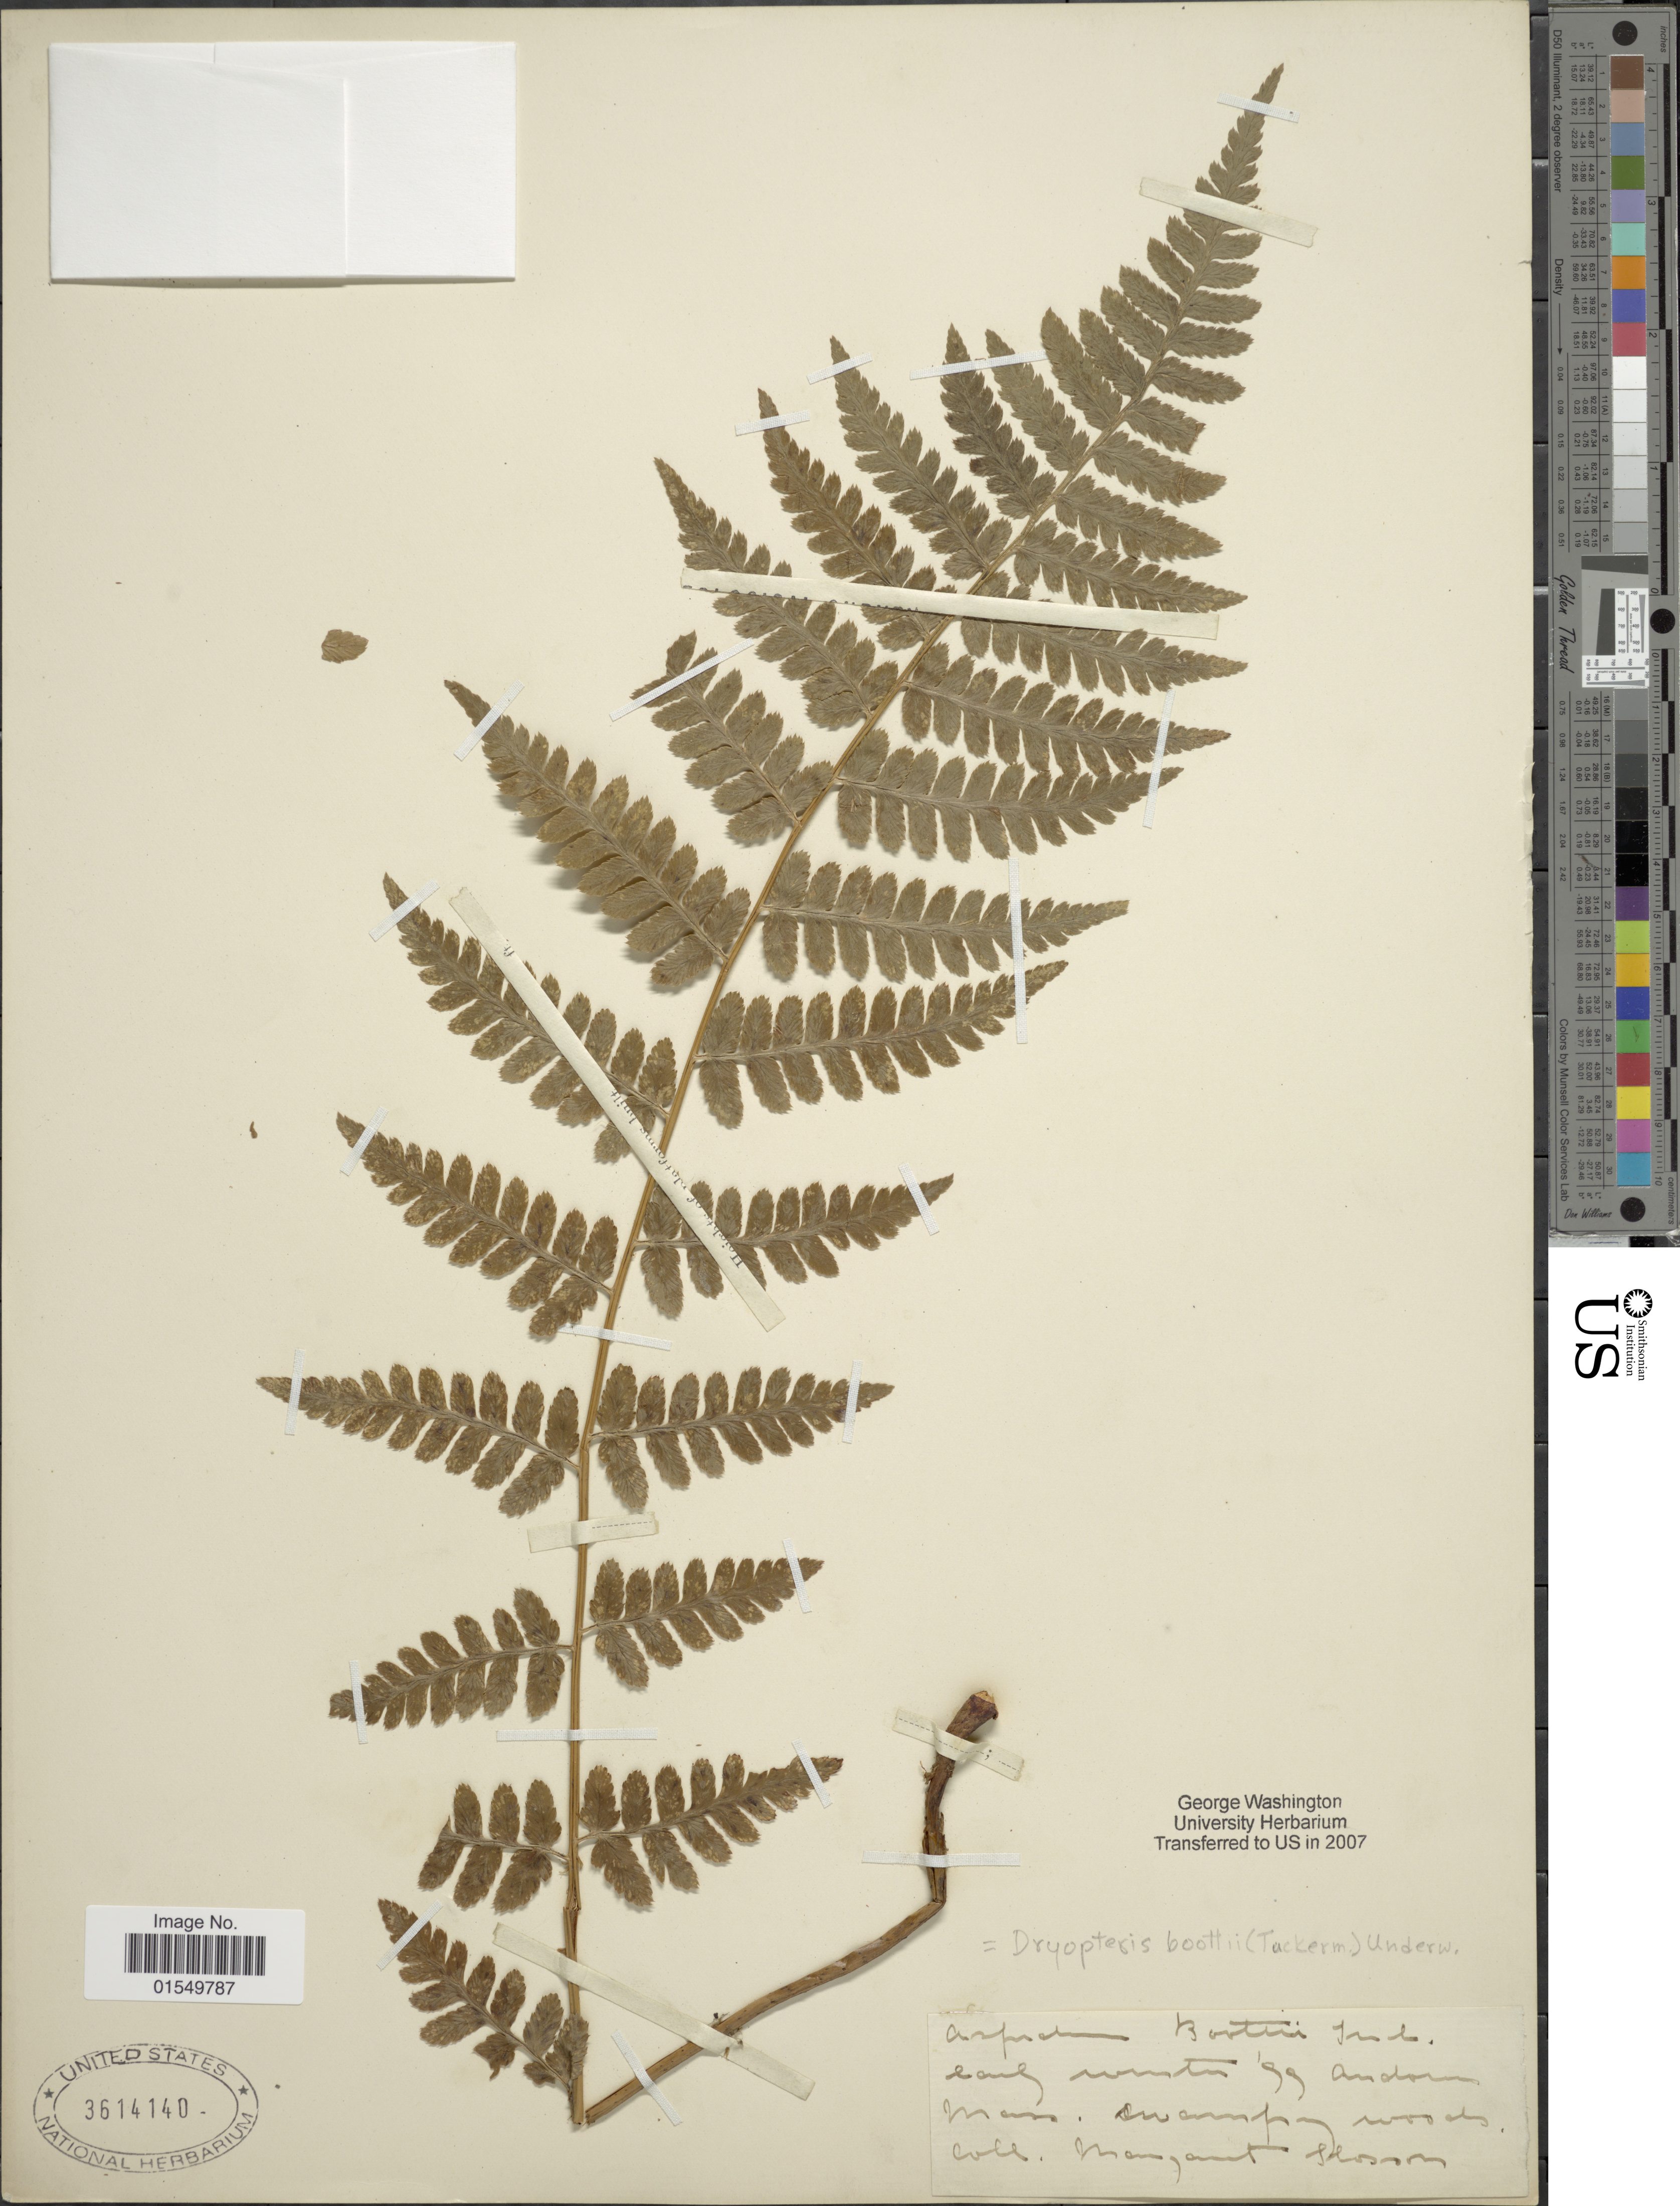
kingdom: Plantae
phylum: Tracheophyta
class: Polypodiopsida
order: Polypodiales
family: Dryopteridaceae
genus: Dryopteris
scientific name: Dryopteris x boottii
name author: Underw.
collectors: M. Slosson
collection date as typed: early winter '99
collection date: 1899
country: United States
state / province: Massachusetts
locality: Andover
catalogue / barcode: US 3614140